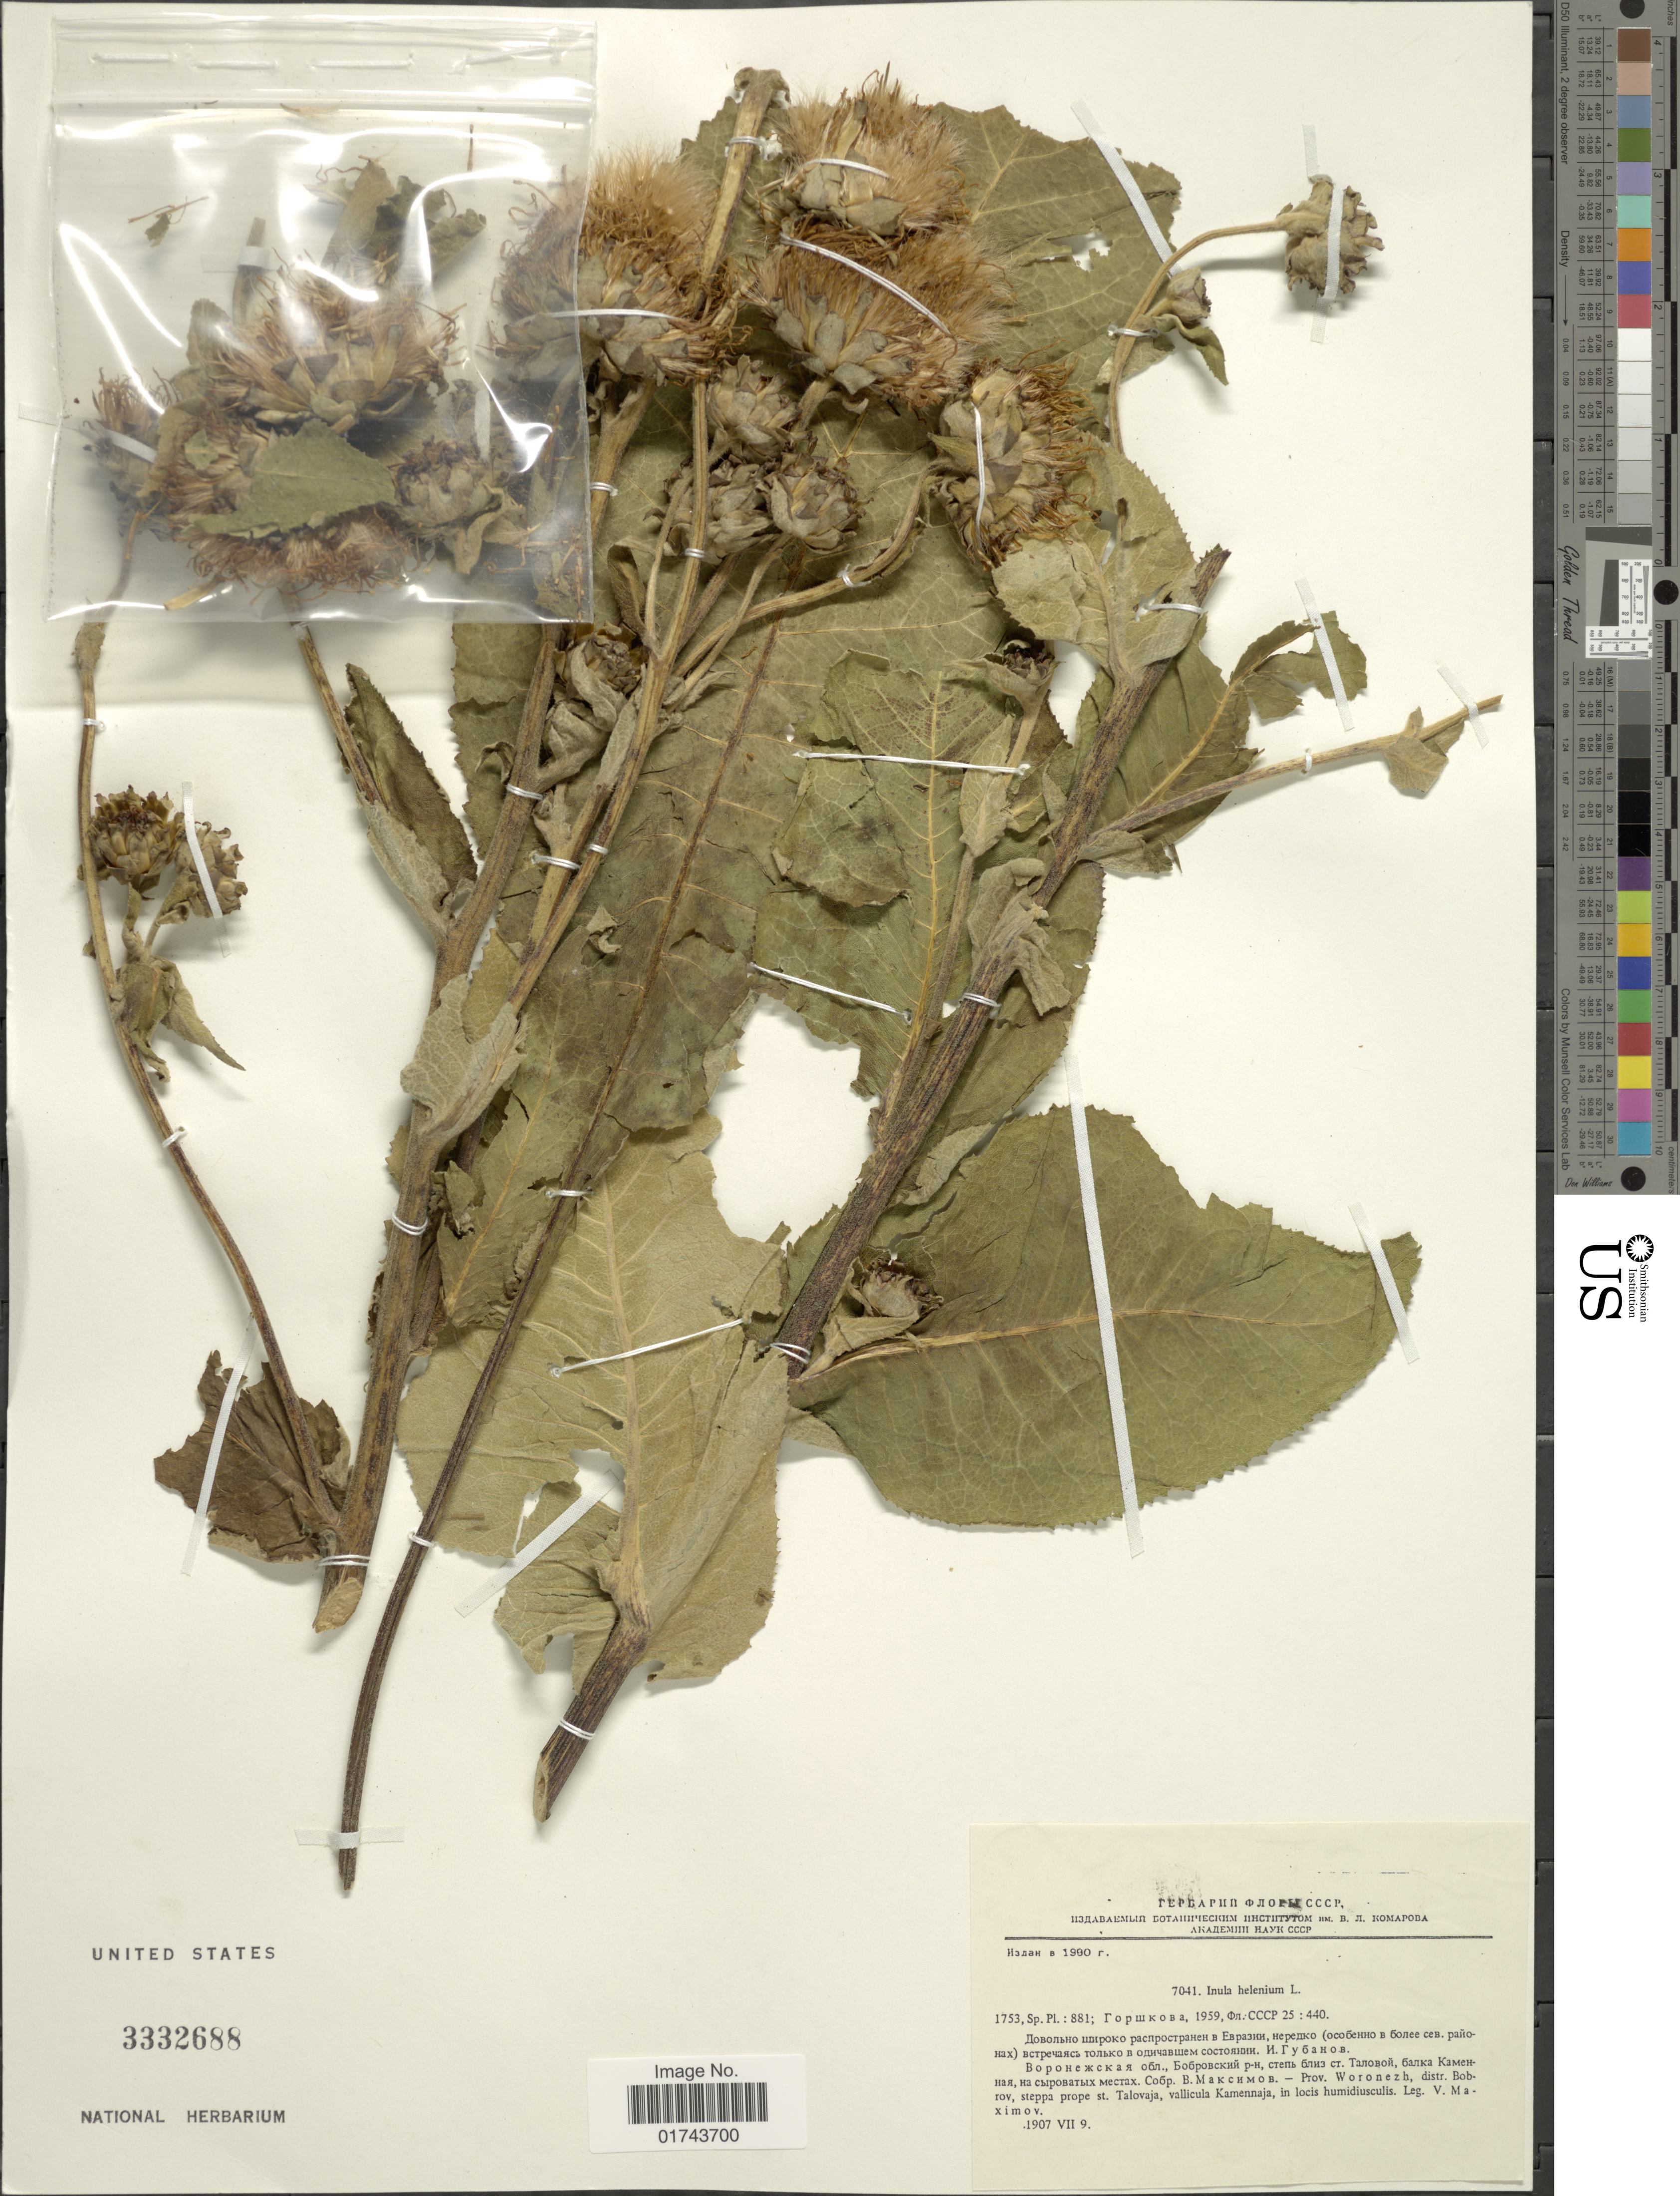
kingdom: Plantae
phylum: Tracheophyta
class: Magnoliopsida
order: Asterales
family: Asteraceae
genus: Inula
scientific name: Inula helenium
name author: L.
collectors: V. Maximov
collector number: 7041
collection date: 1907-07-09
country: Russian Federation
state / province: Voronezh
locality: Prov. Woronezh, distr. Bobrov, seppa prope st. Talovaja, vallicula Kamennaja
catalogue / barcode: US 3332688